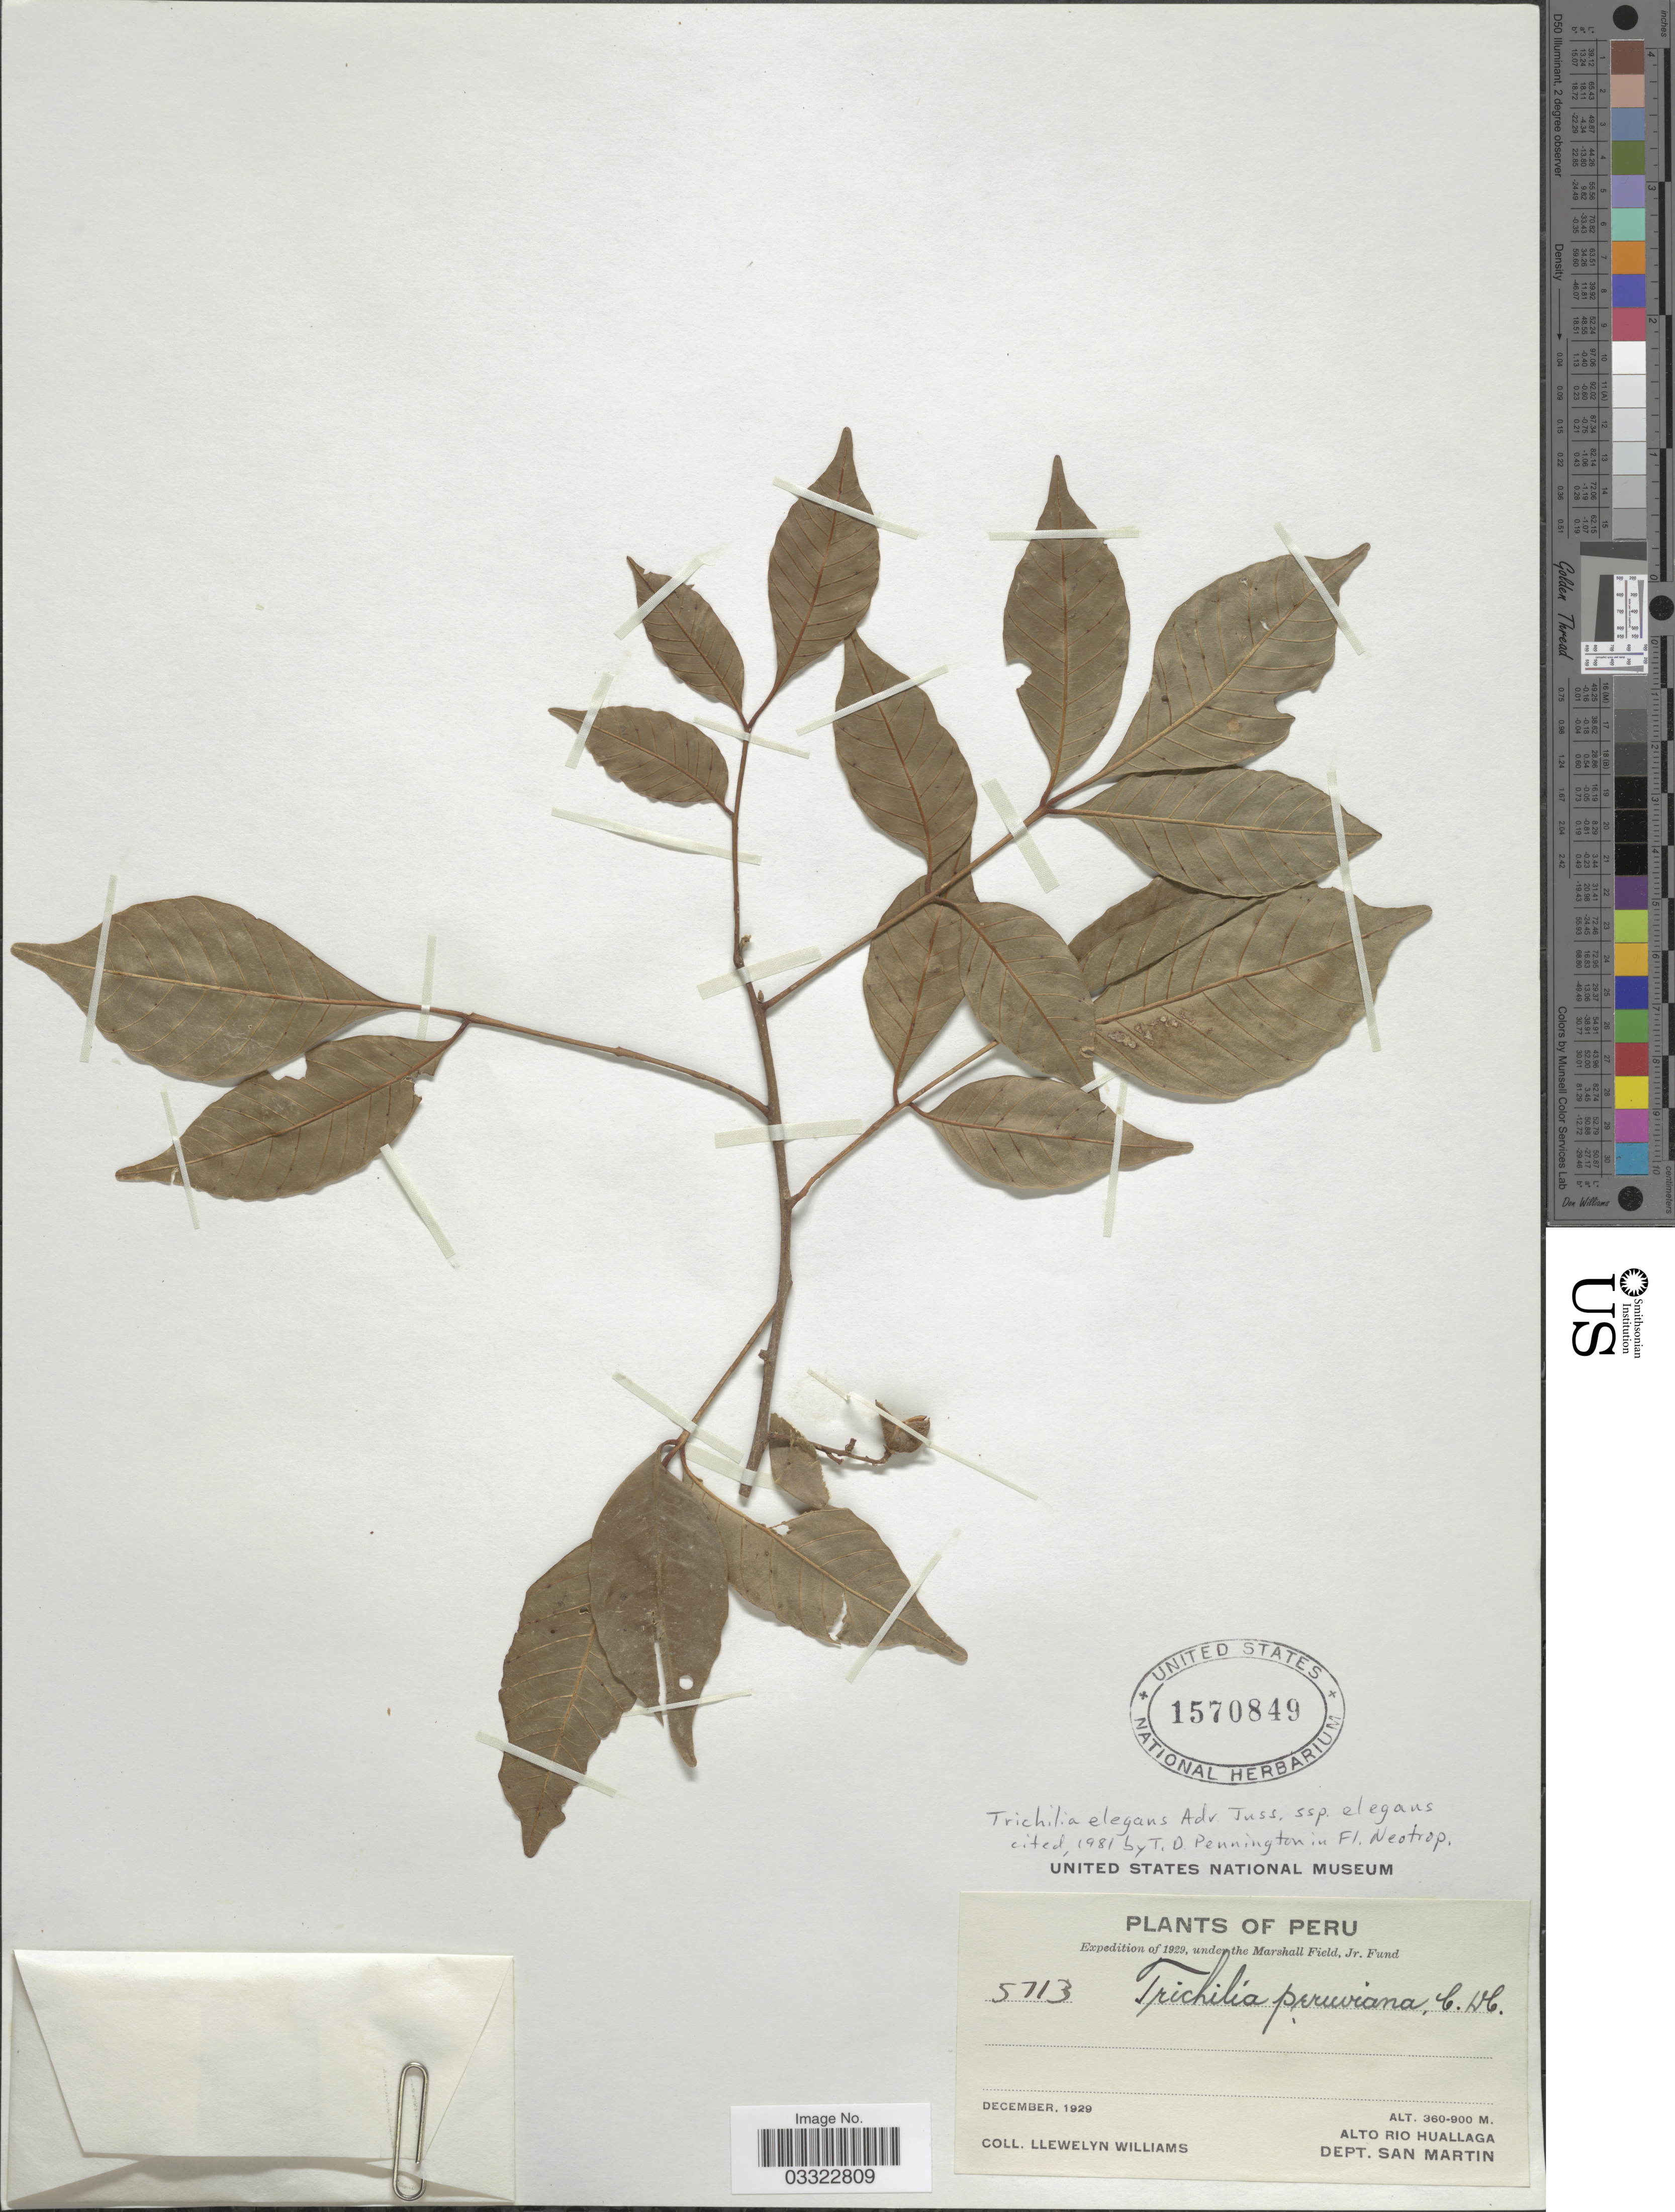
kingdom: Plantae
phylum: Tracheophyta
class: Magnoliopsida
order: Sapindales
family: Meliaceae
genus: Trichilia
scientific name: Trichilia elegans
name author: A. Juss.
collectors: Ll. Williams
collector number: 5713*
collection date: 1929-12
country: Peru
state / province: San Martín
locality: Alto Rio Huallaga. Dept. San Martin.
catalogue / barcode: US 1570849